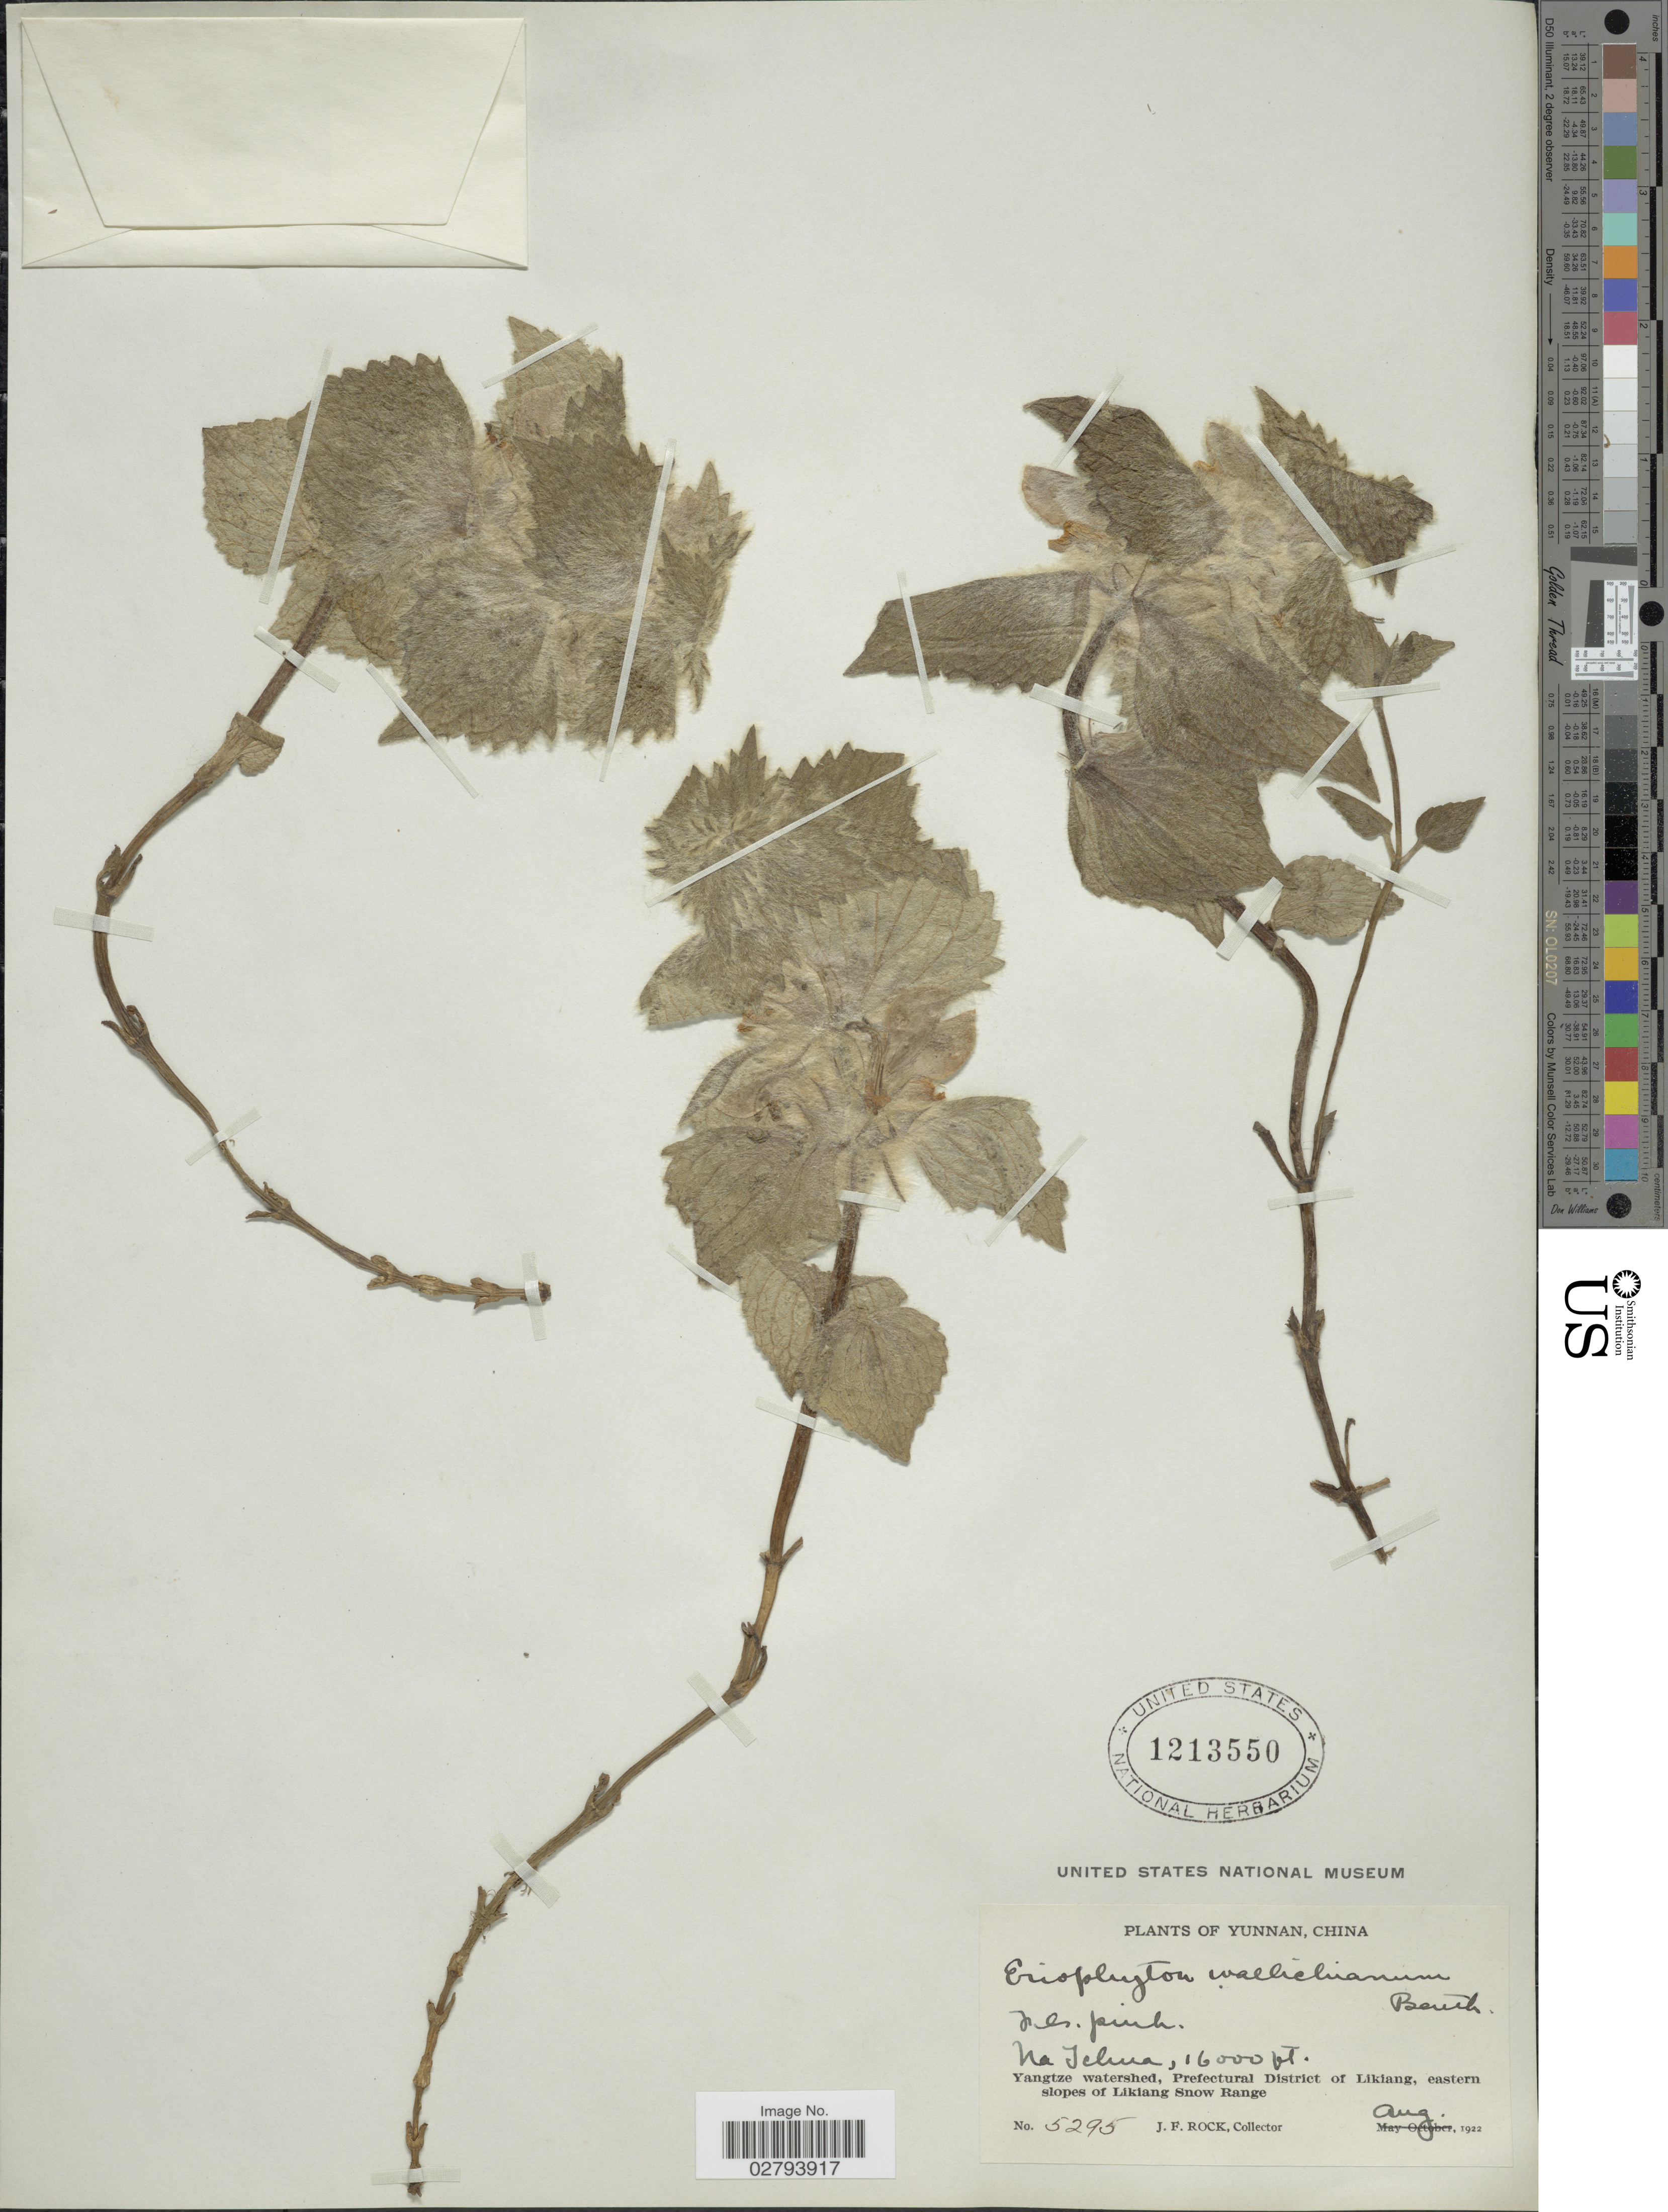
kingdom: Plantae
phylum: Tracheophyta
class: Magnoliopsida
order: Lamiales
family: Lamiaceae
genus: Eriophyton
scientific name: Eriophyton wallichianum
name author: Hook. f.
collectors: J. Rock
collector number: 5295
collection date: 1922-08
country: China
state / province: Yunnan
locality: Yangtze watershed, Prefectural District of Likiang, eastern slopes of Likiang Snow Range.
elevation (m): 4877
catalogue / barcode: US 1213550